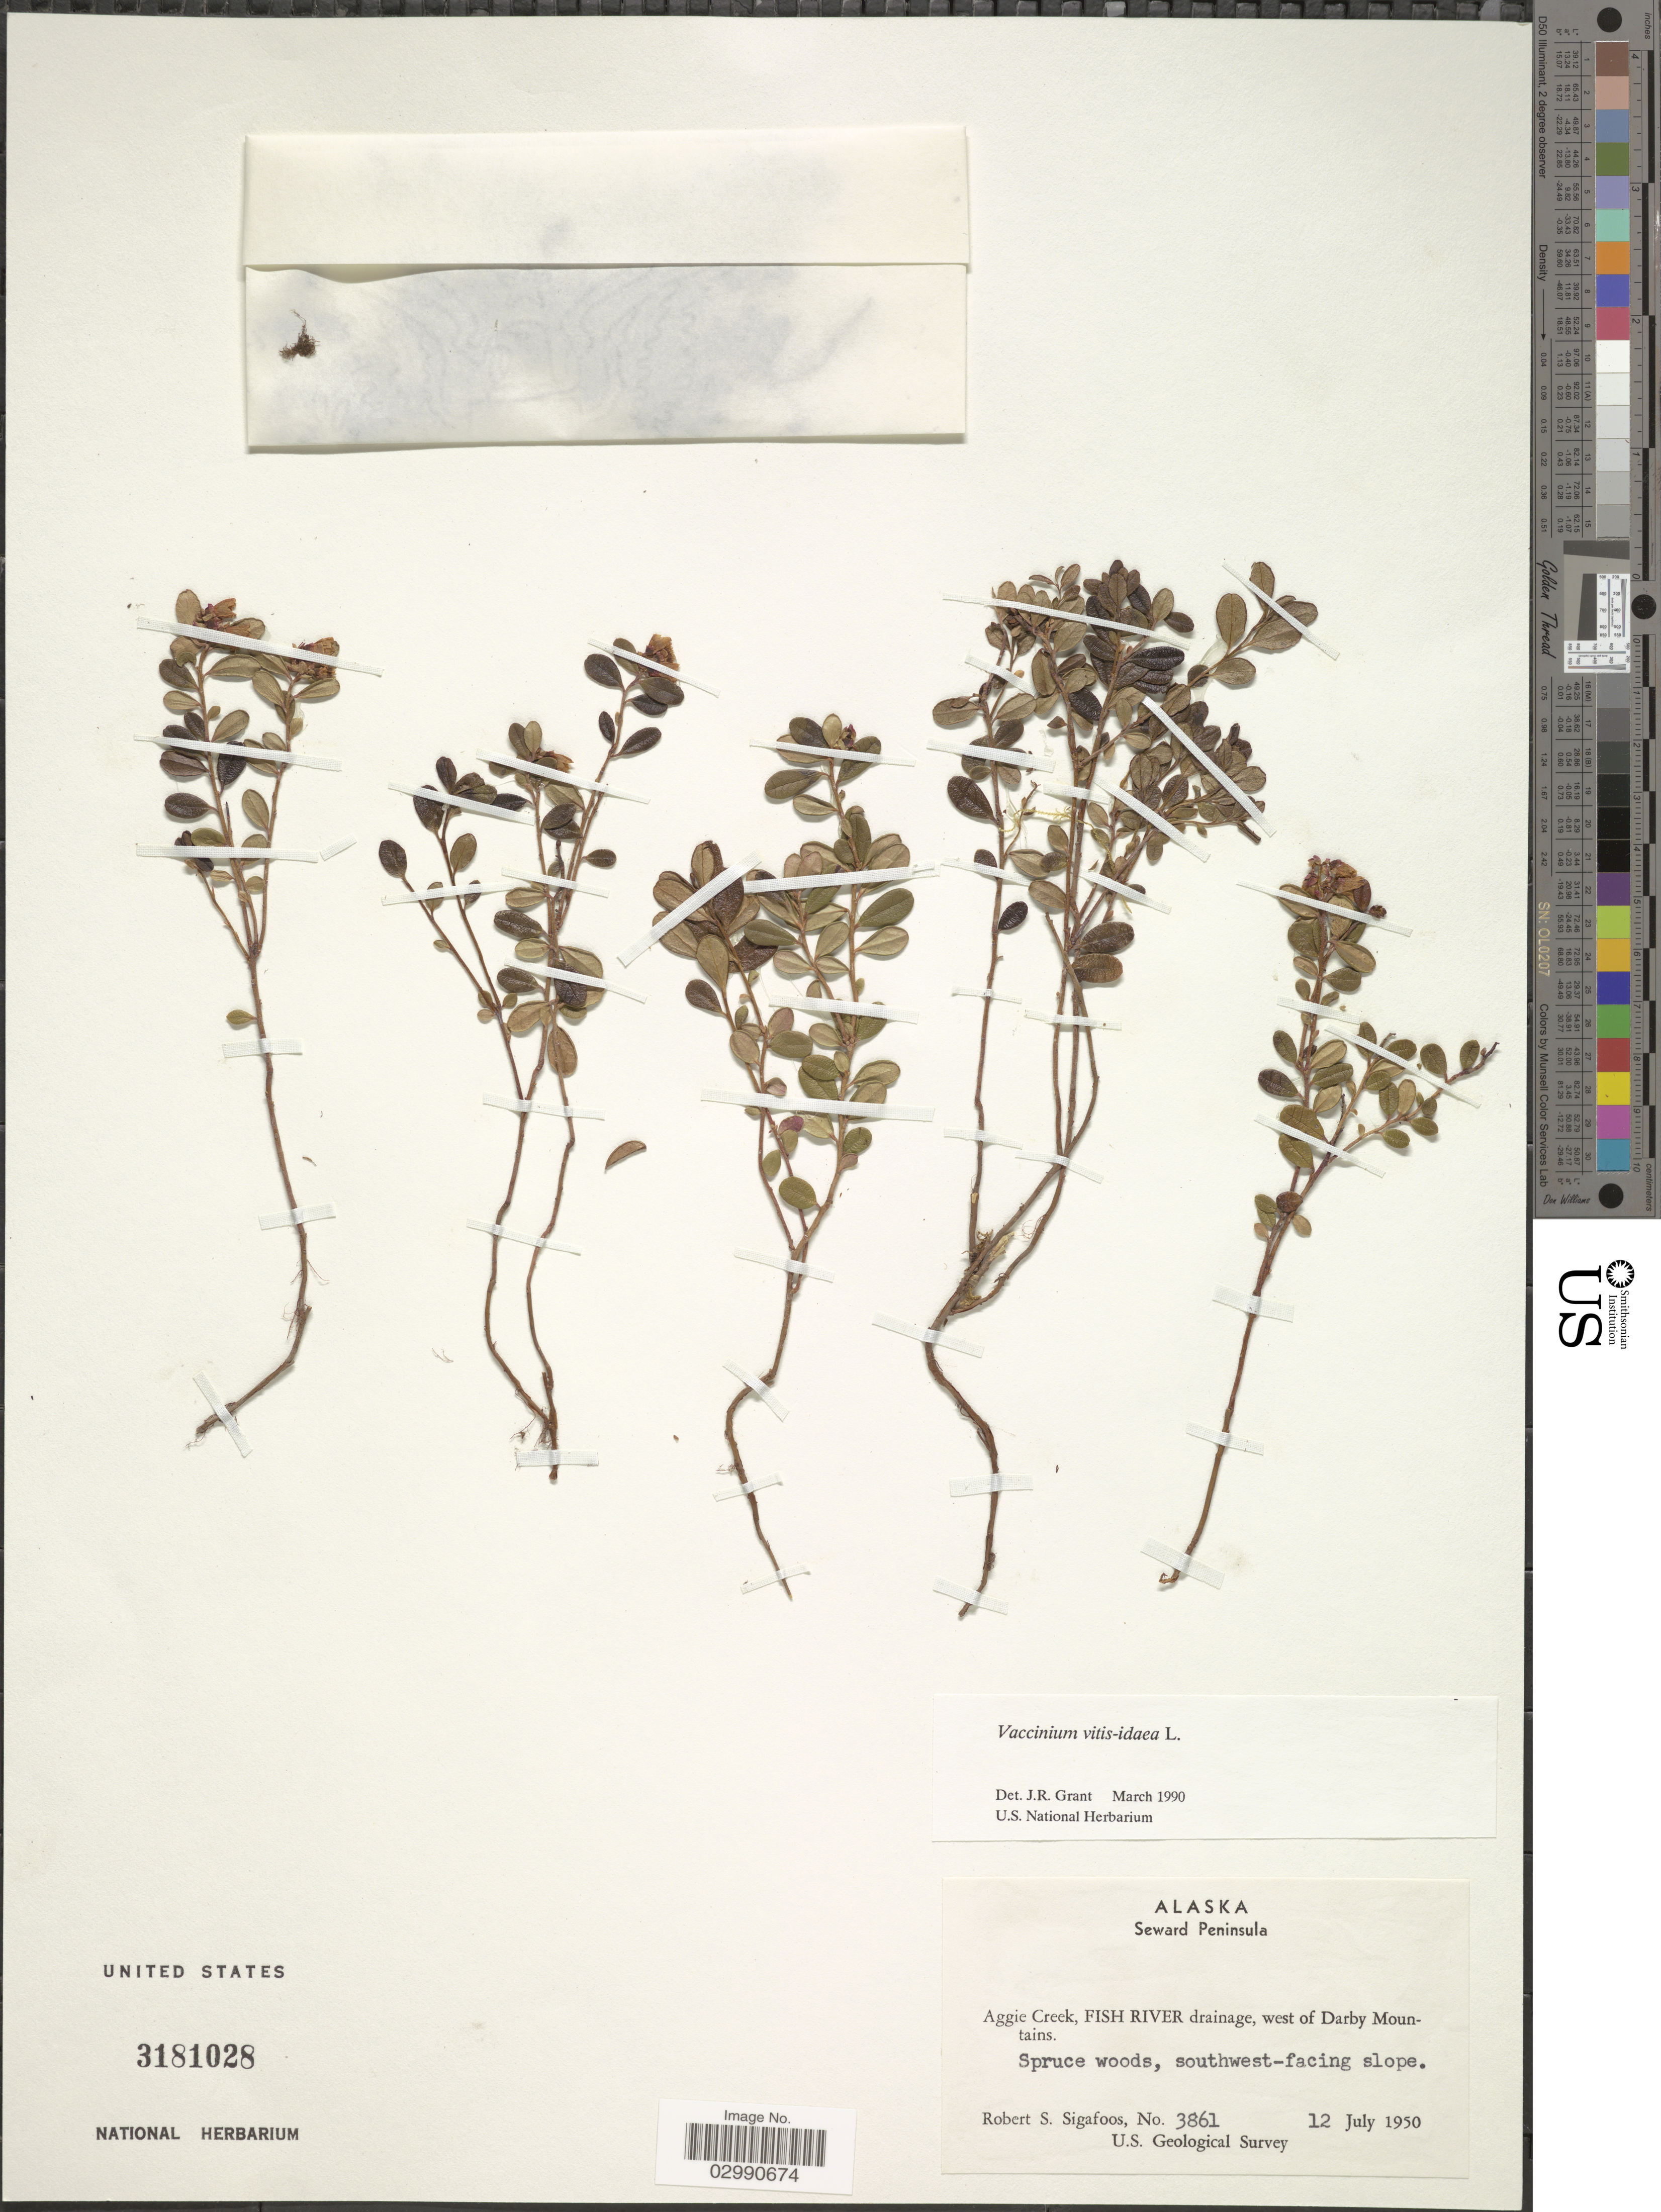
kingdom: Plantae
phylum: Tracheophyta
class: Magnoliopsida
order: Ericales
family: Ericaceae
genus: Vaccinium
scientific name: Vaccinium vitis-idaea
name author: L.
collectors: R. Sigafoos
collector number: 3861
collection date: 1950-07-12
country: United States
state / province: Alaska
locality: Seward Peninsula, Aggie Creek, Fish River Drainage, west of Darby Mountains, Spruce woods, southwest-facing slope.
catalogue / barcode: US 3181028